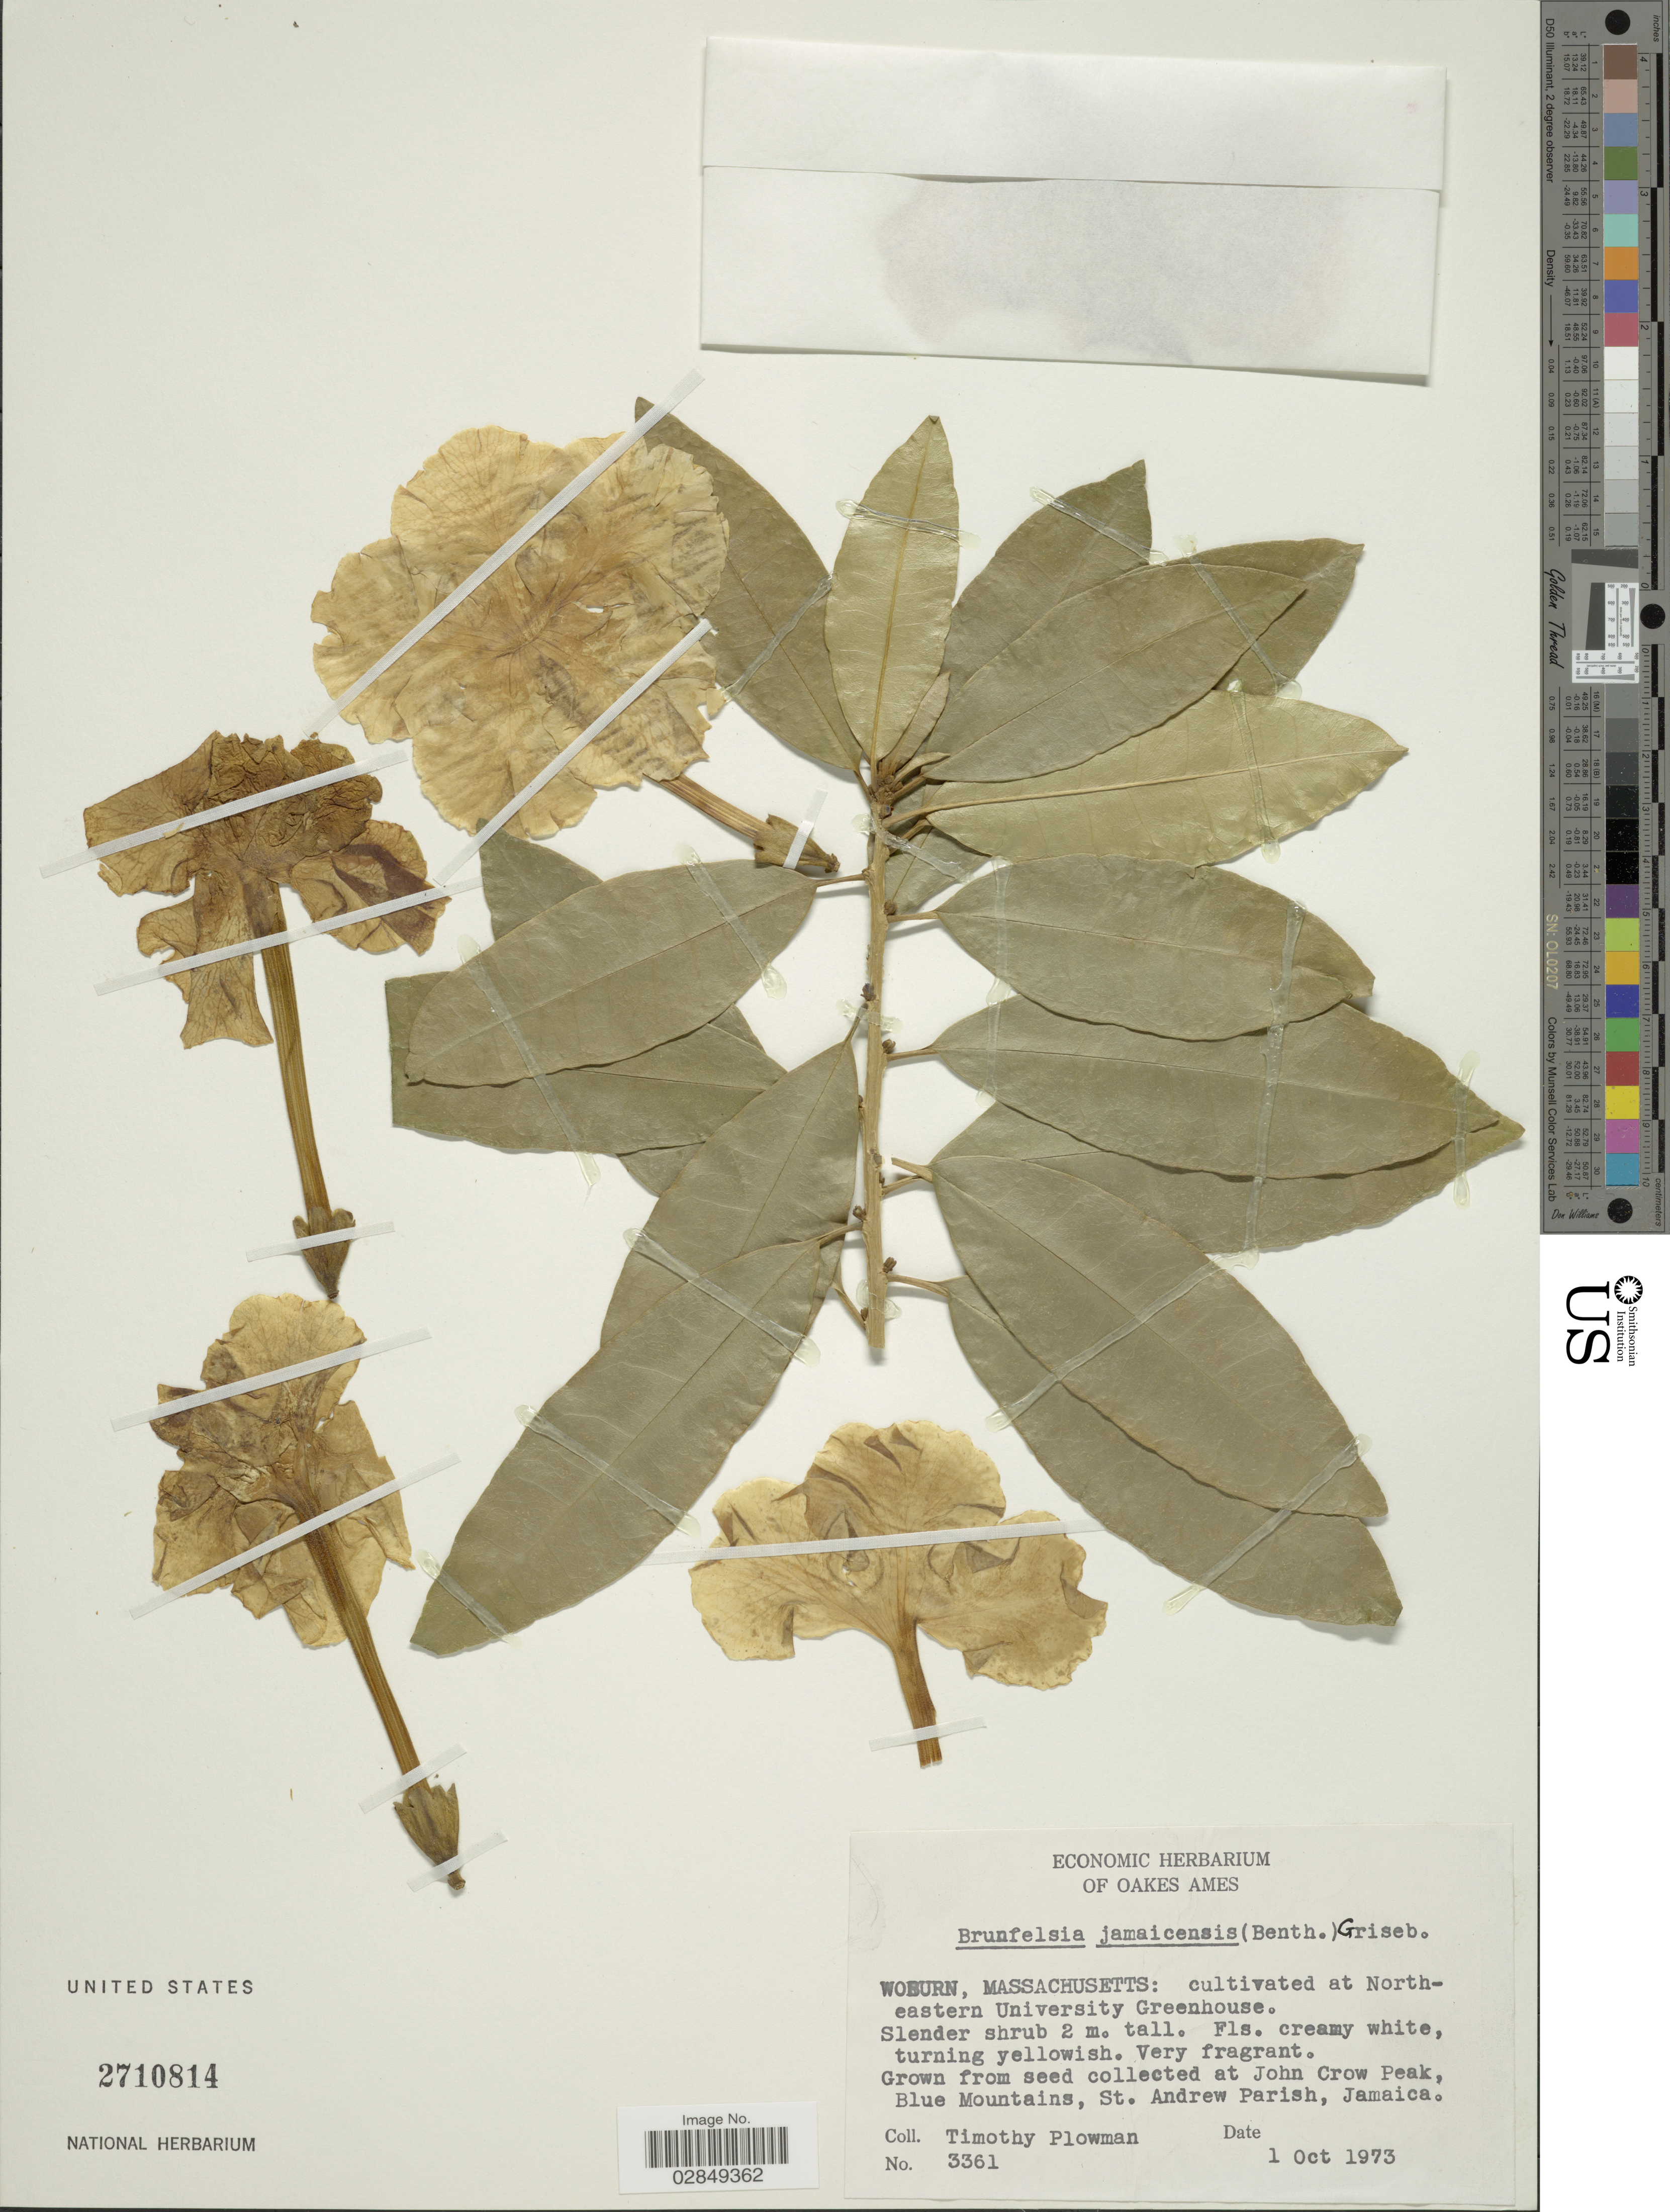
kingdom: Plantae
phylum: Tracheophyta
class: Magnoliopsida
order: Solanales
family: Solanaceae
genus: Brunfelsia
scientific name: Brunfelsia jamaicensis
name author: (Benth.) Griseb.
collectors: T. Plowman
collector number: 3361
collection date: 1973-10-01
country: United States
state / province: Massachusetts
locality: Woburn, Massachusetts: cultivated in North-eastern University Greenhouse.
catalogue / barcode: US 2710814